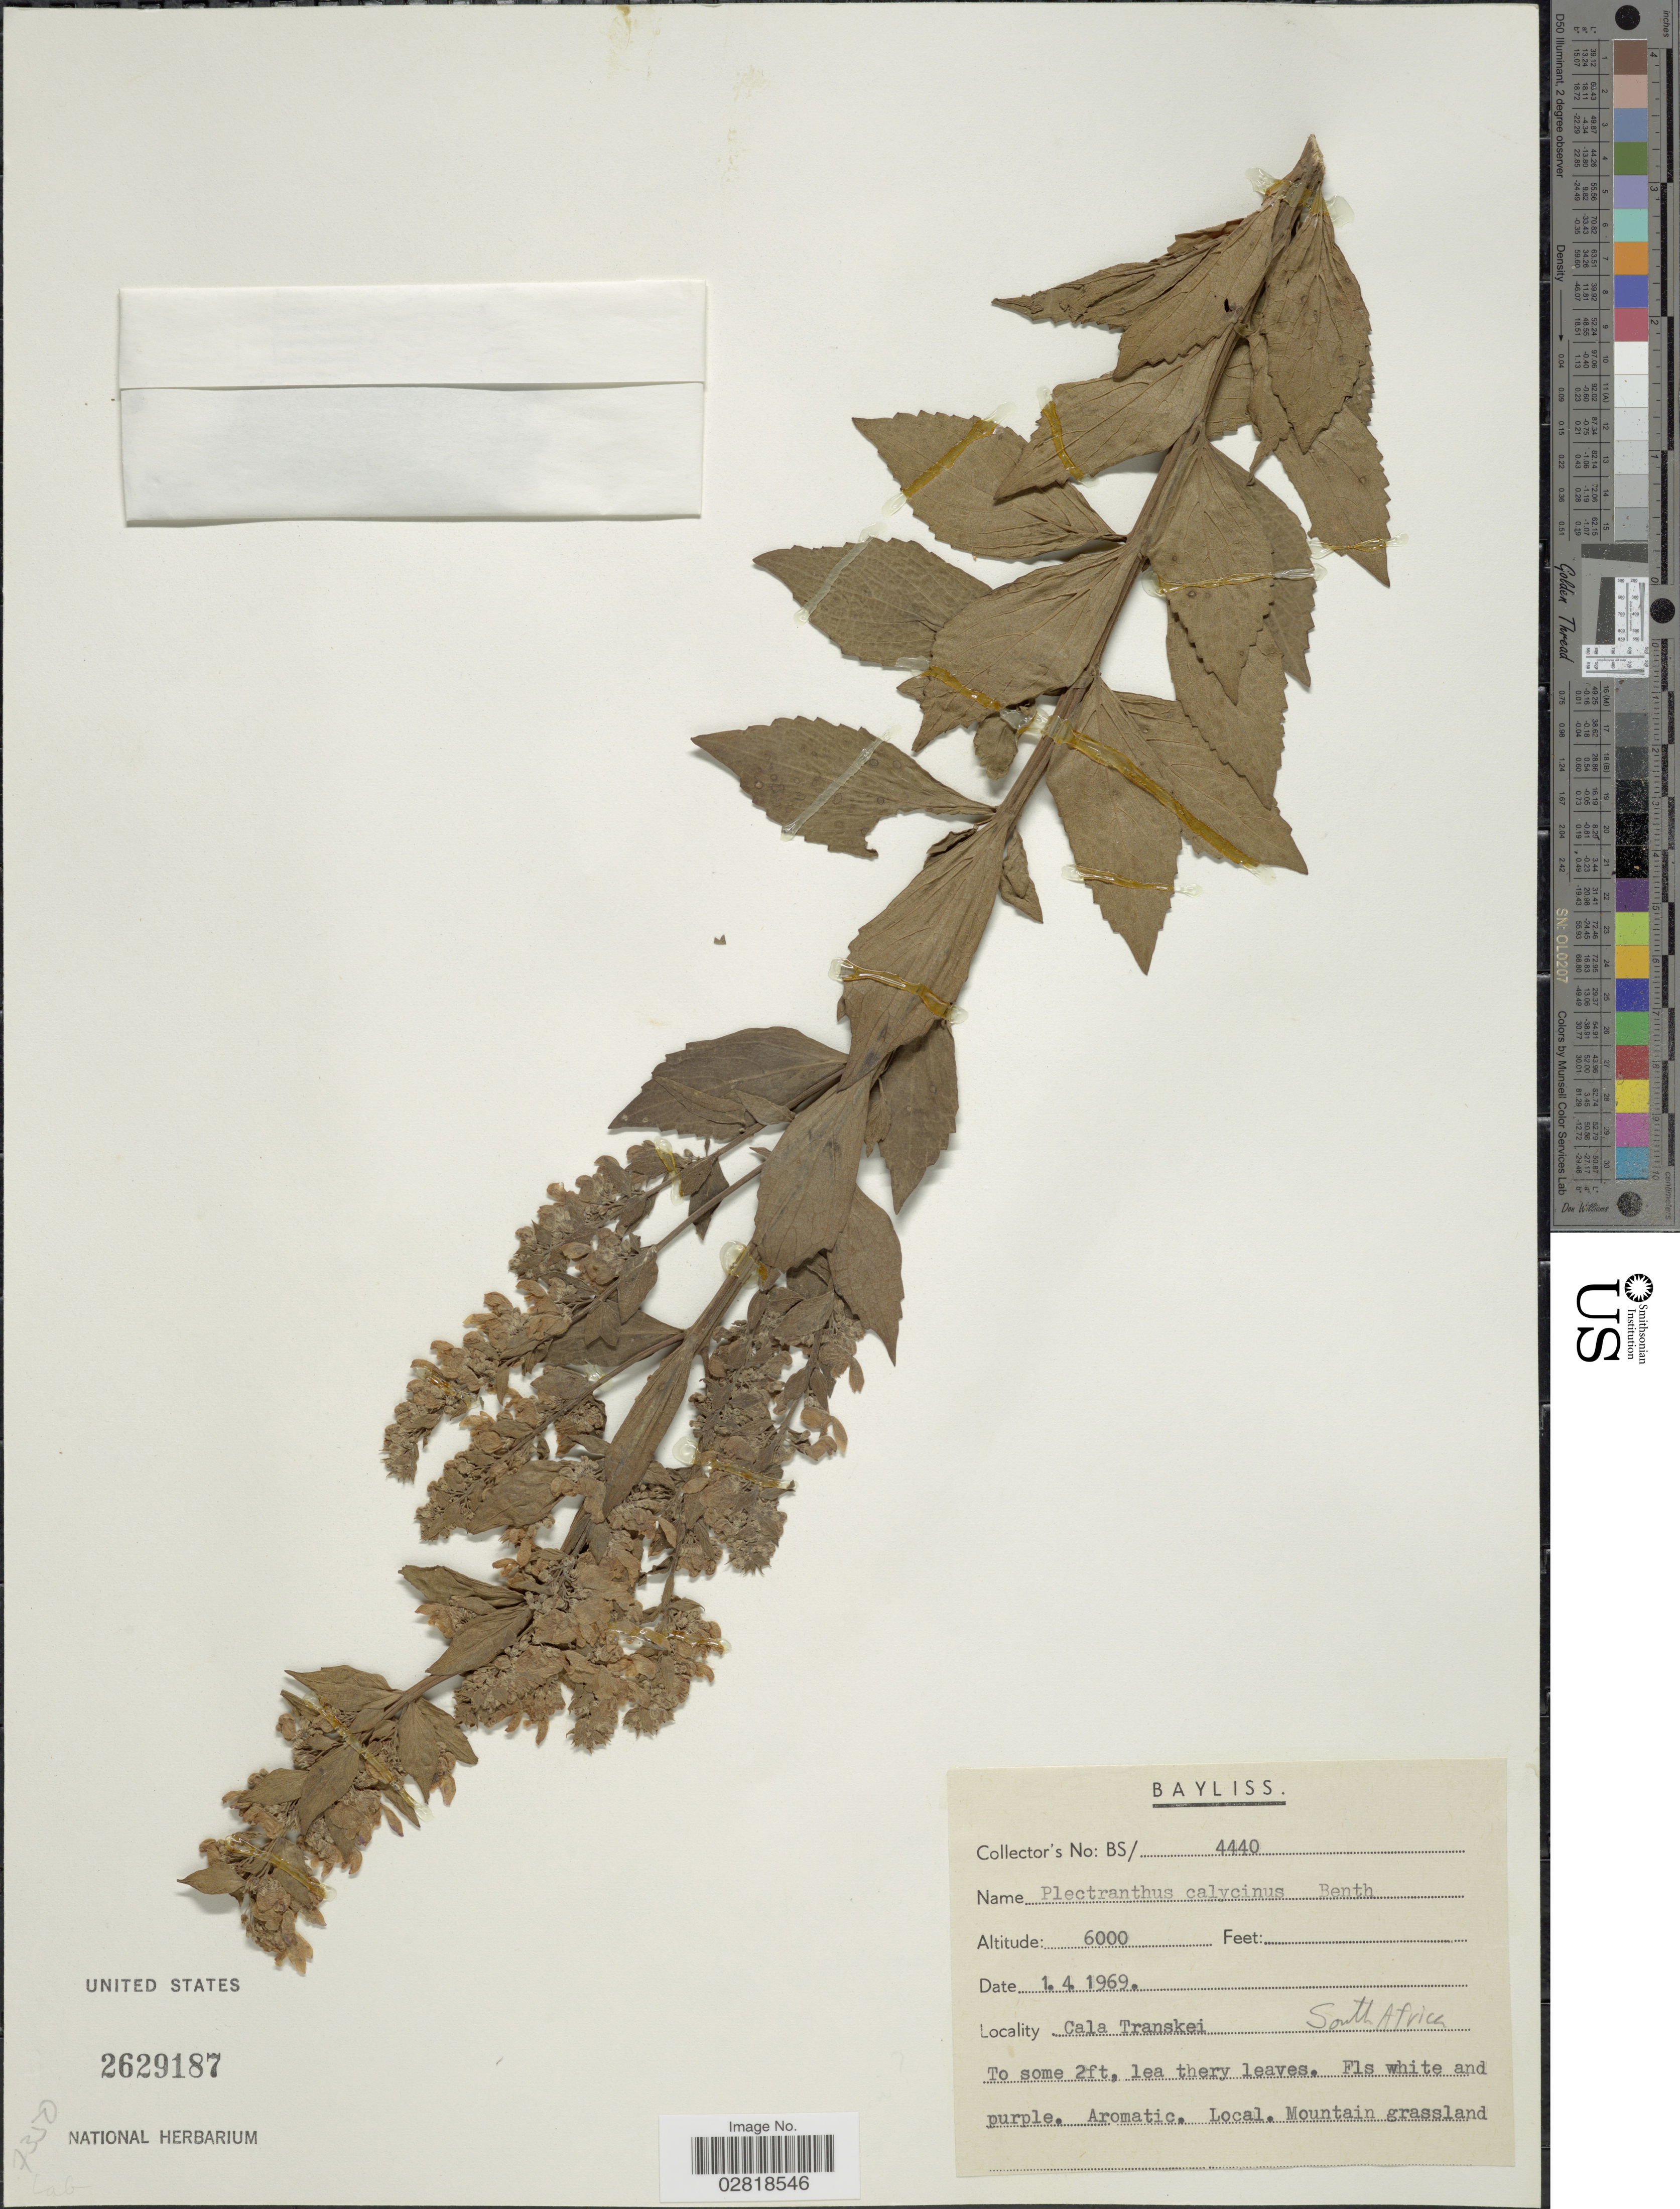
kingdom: Plantae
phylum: Tracheophyta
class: Magnoliopsida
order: Lamiales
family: Lamiaceae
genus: Plectranthus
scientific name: Plectranthus calycinus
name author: Benth.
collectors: Bayliss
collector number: BS/4440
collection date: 1969-04-01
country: South Africa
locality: Cala Transkei.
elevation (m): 1829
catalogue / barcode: US 2629187